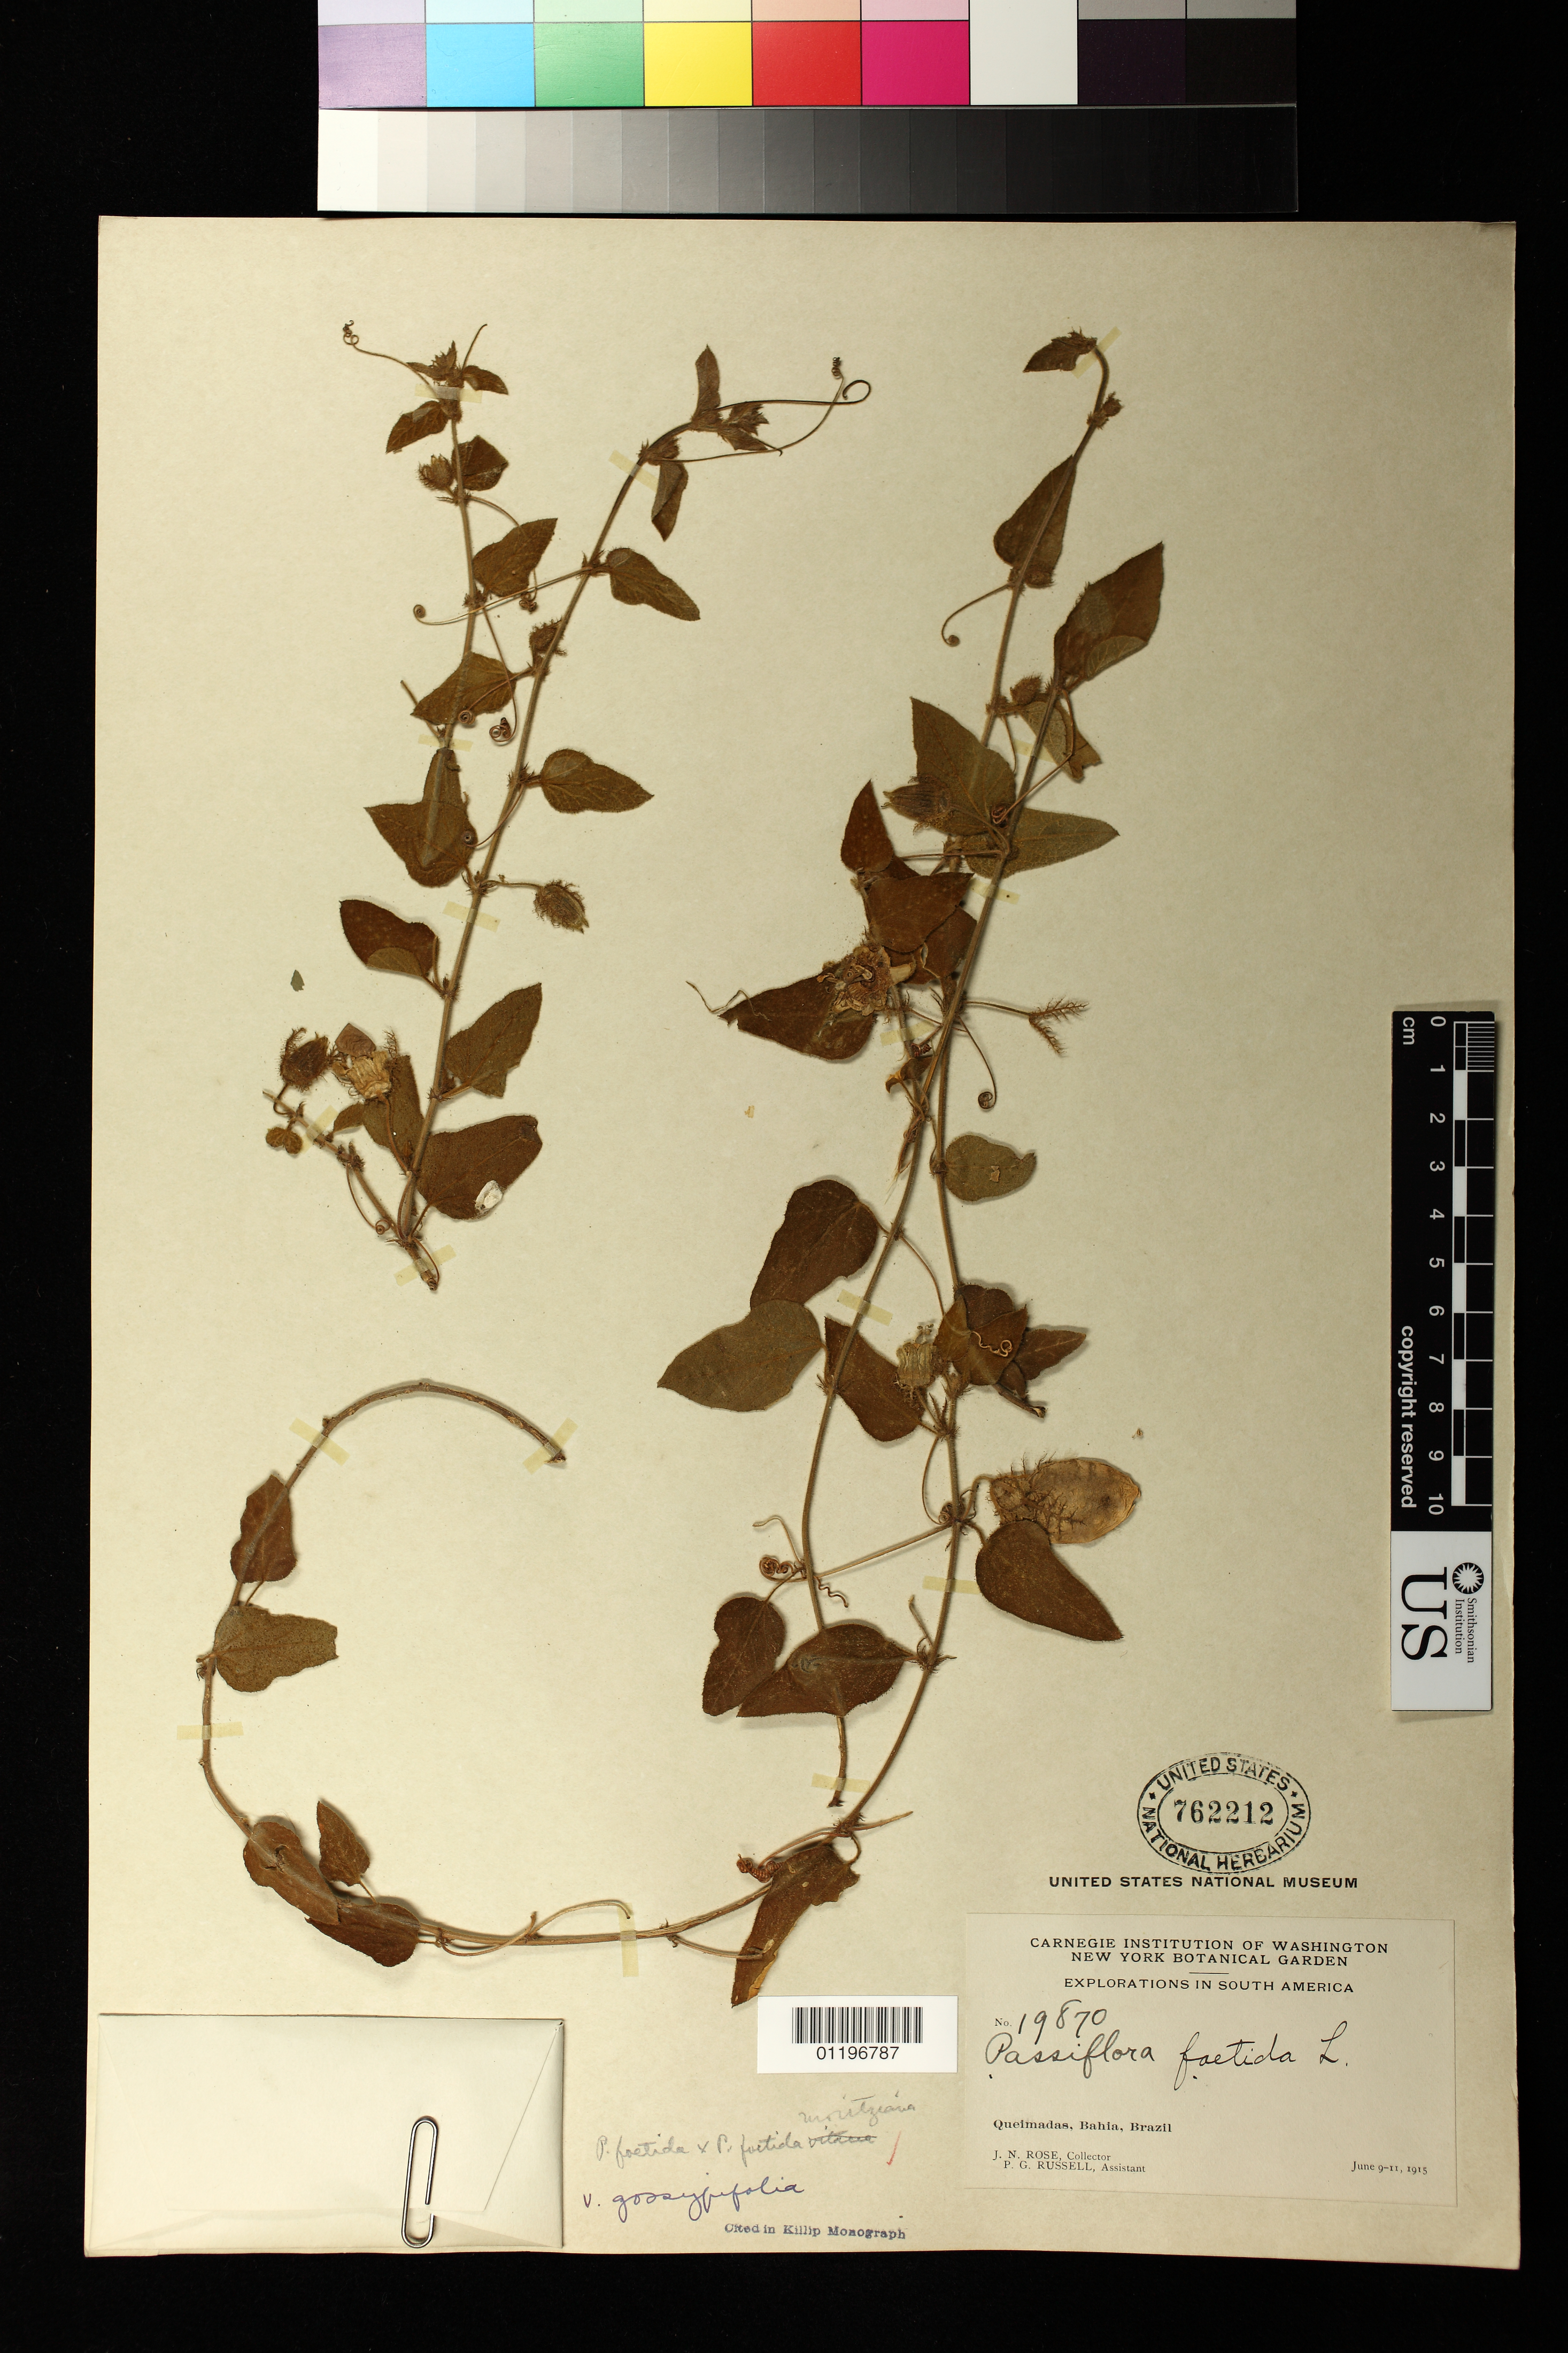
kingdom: Plantae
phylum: Tracheophyta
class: Magnoliopsida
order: Malpighiales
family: Passifloraceae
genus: Passiflora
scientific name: Passiflora foetida var. gossypiifolia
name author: (Desv.) Mast.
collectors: J. N. Rose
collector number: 19870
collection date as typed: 09 Jun 1915 to 11 Jun 1915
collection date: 1915-06-09/1915-06-11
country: Brazil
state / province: Bahia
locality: Queimadas, Bahia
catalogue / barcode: US 762212